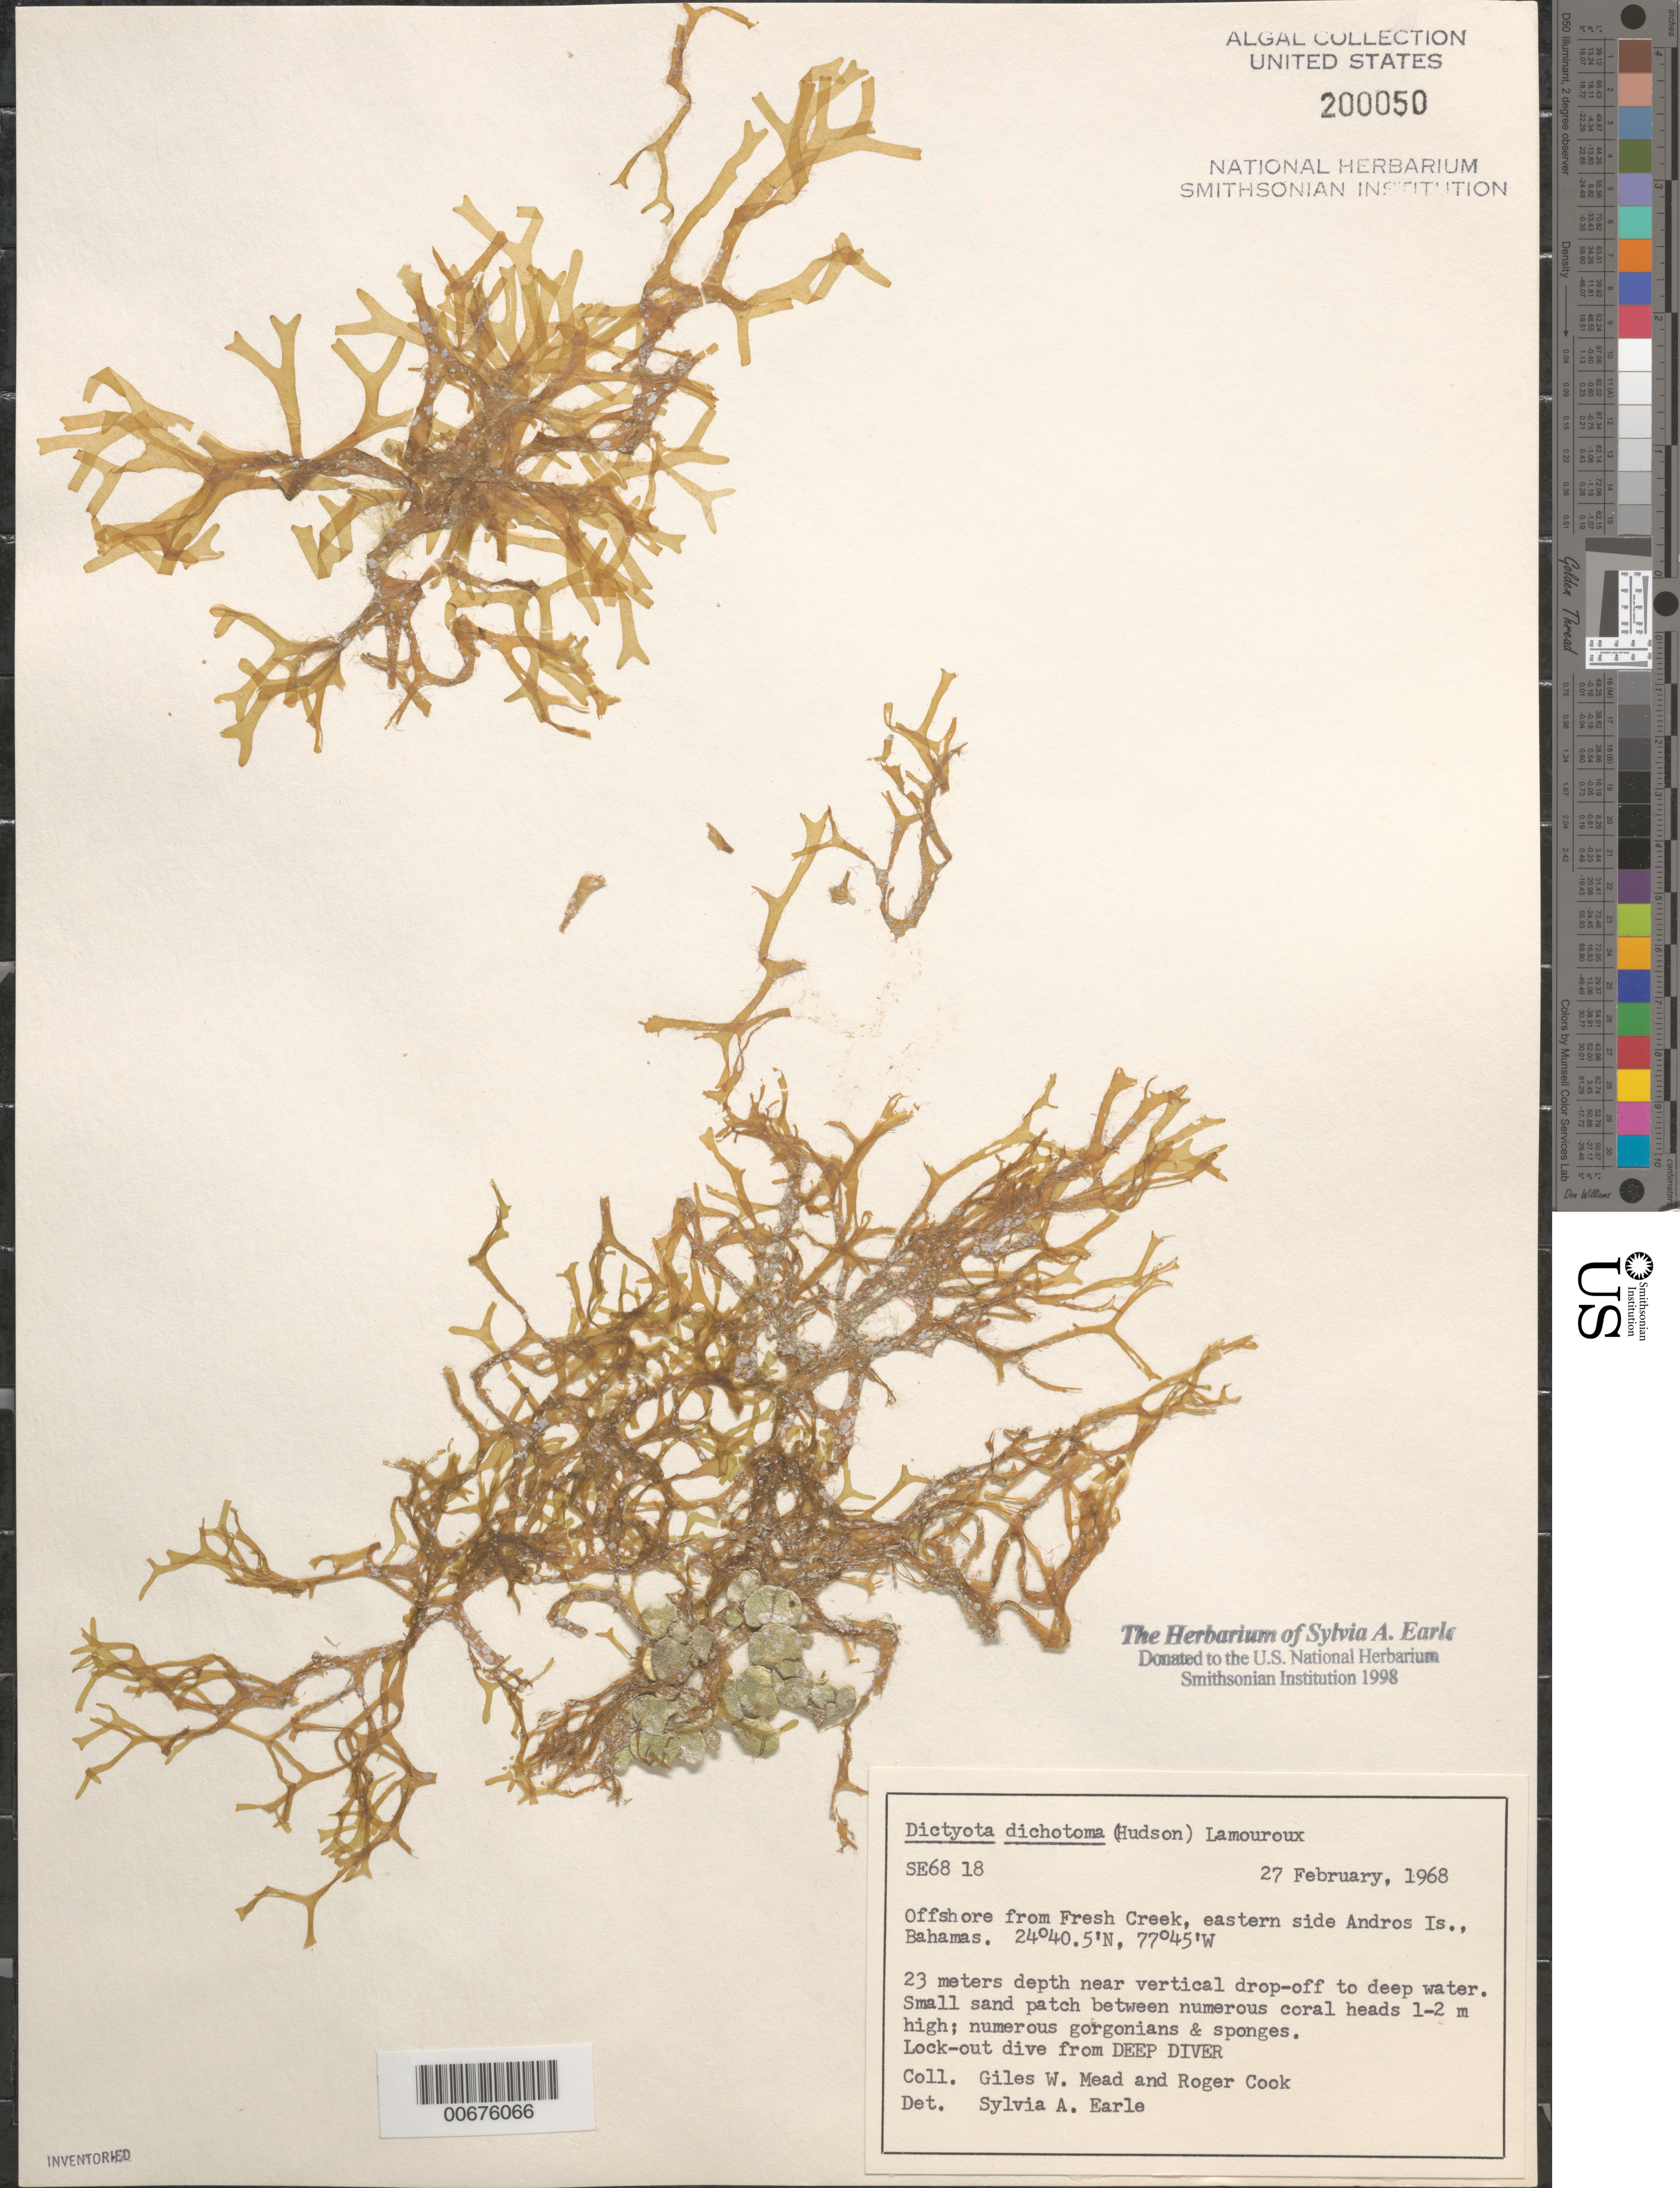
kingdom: Chromista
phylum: Ochrophyta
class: Phaeophyceae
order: Dictyotales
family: Dictyotaceae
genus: Dictyota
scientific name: Dictyota dichotoma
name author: (Huds.) J.V.Lamouroux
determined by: Earle, S. A.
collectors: G. W. Mead & R. Cook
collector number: Se 6318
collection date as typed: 27 Feb 1968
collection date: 1968-02-27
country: Bahamas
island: Andros Island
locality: Off Fresh Creek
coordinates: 24 40.5' N, 77 45' W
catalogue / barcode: US 200050